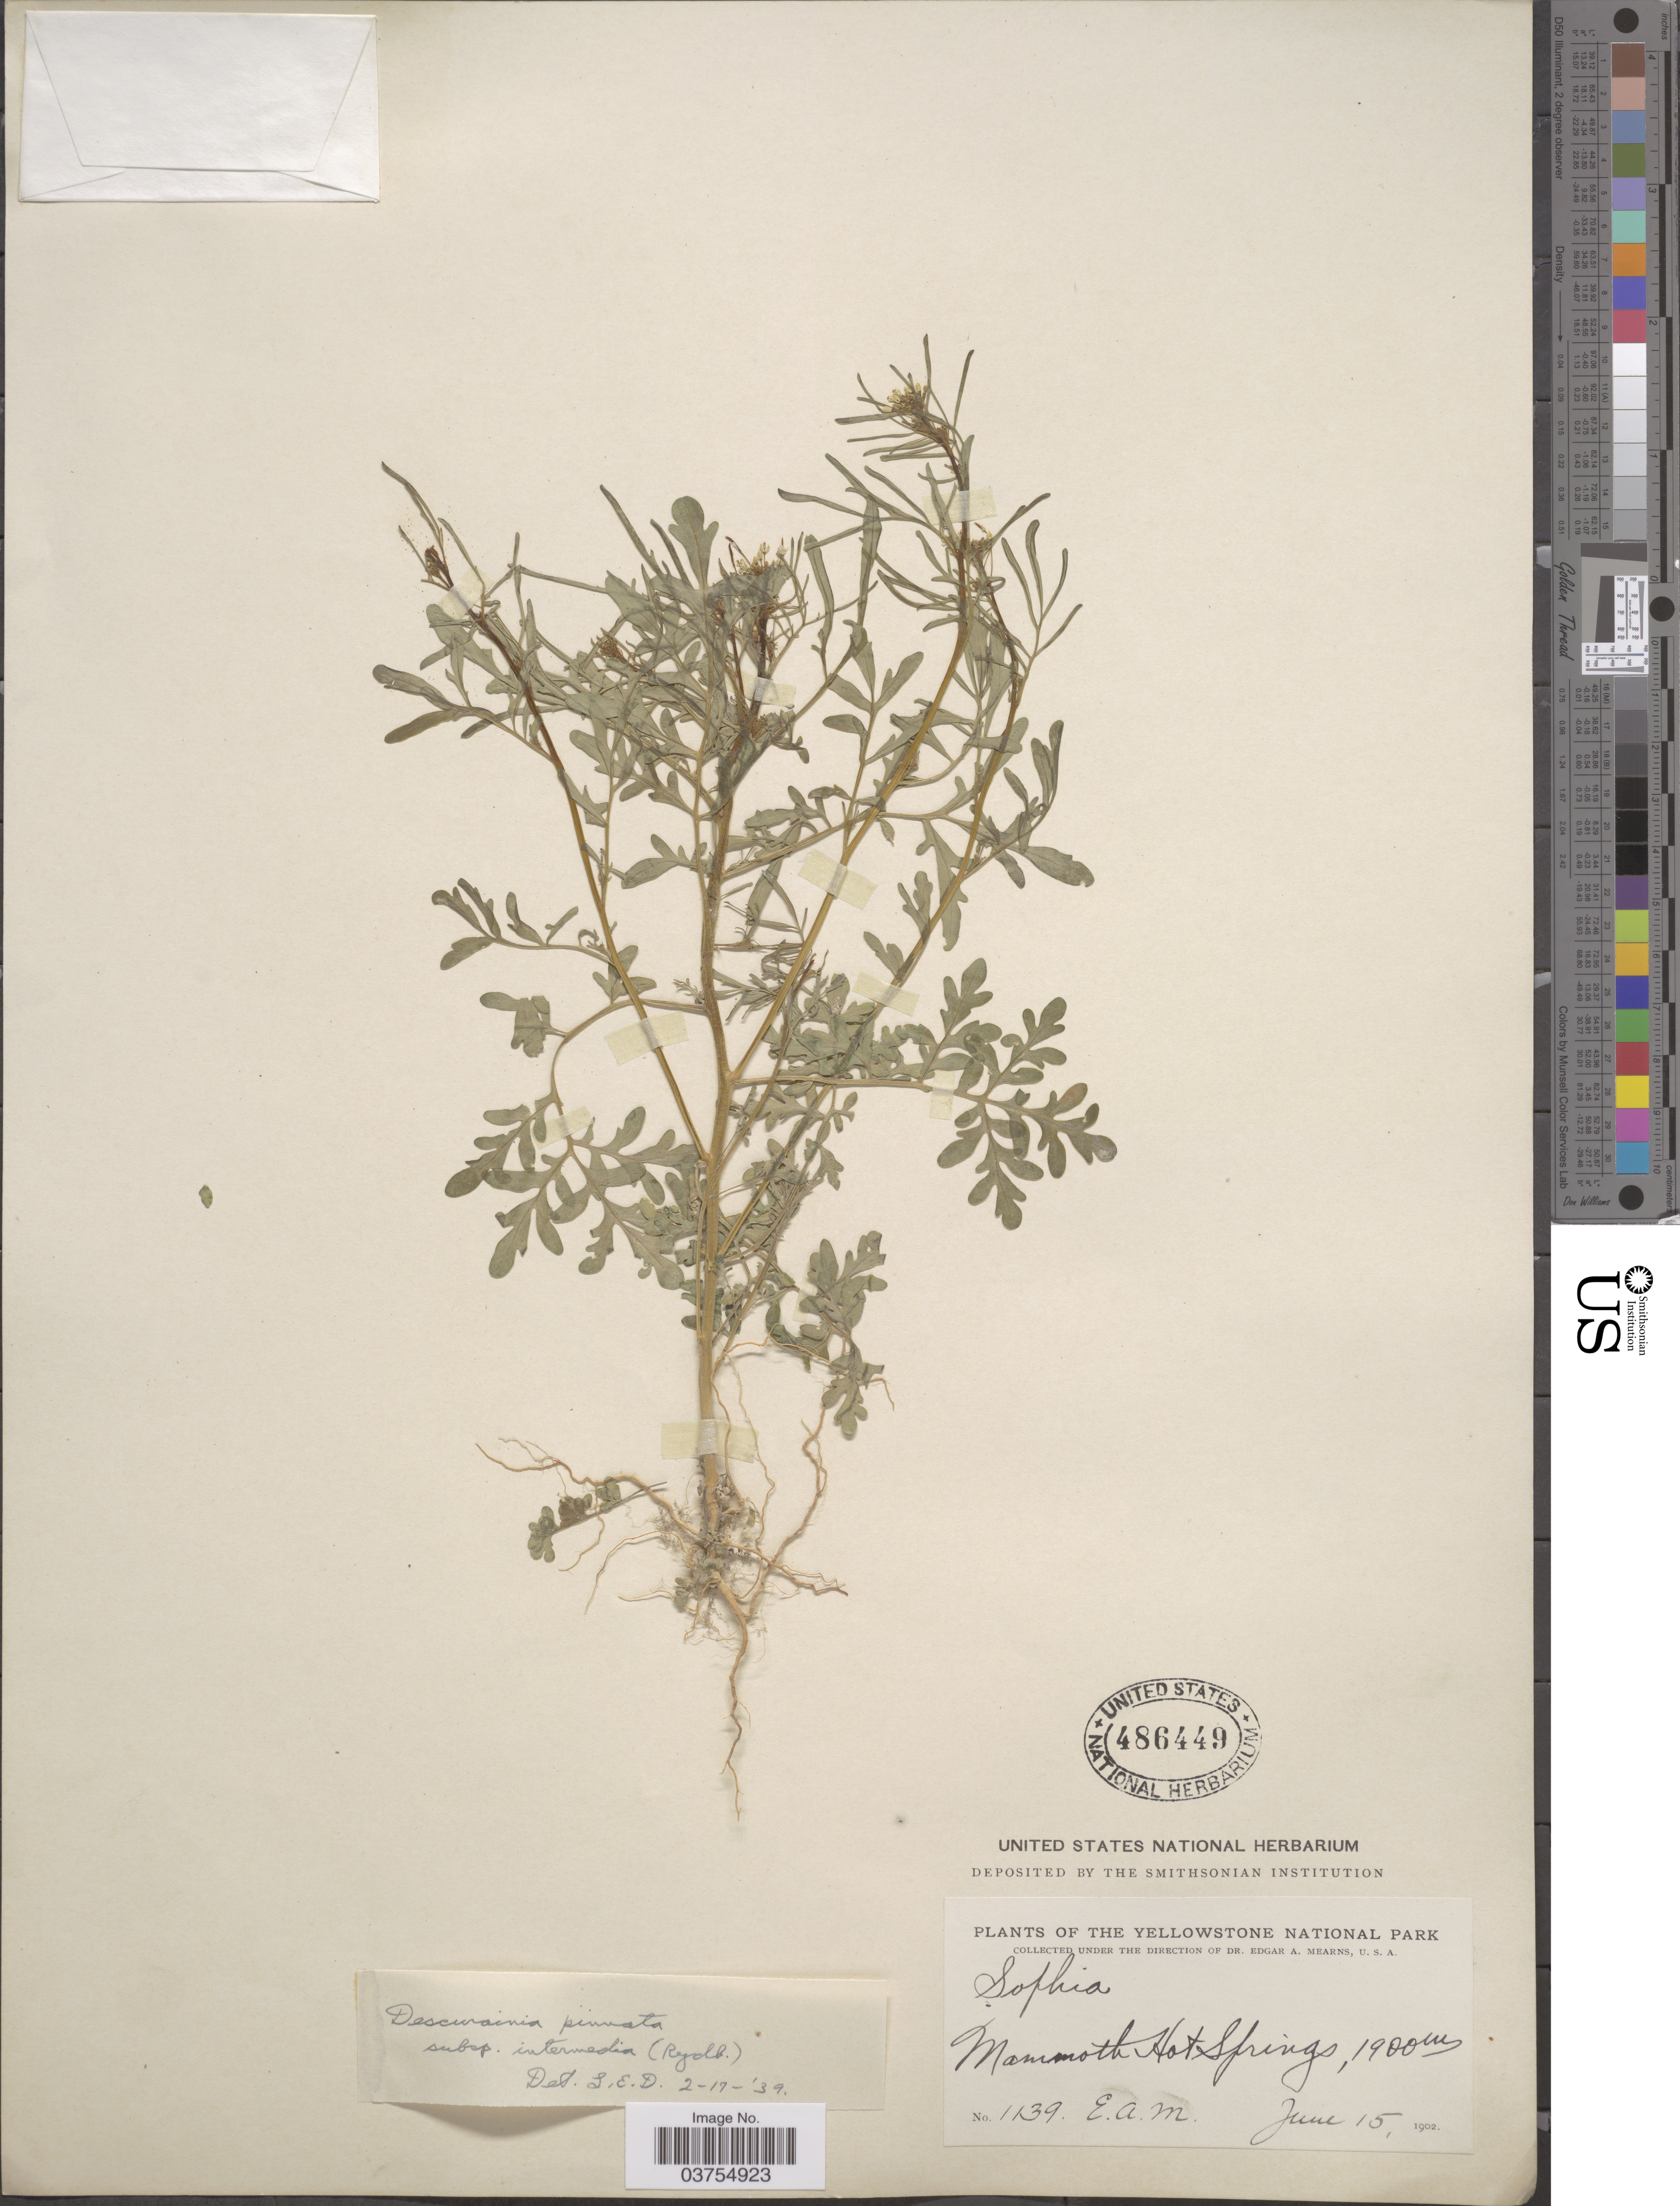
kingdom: Plantae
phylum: Tracheophyta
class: Magnoliopsida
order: Brassicales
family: Brassicaceae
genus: Descurainia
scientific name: Descurainia pinnata subsp. intermedia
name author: (Rydb.) Detling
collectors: E. A. Mearns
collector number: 1139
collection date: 1902-06-15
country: United States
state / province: Wyoming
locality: The Yellowstone National Park. Mammoth Hot Springs.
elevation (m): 1900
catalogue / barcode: US 486449